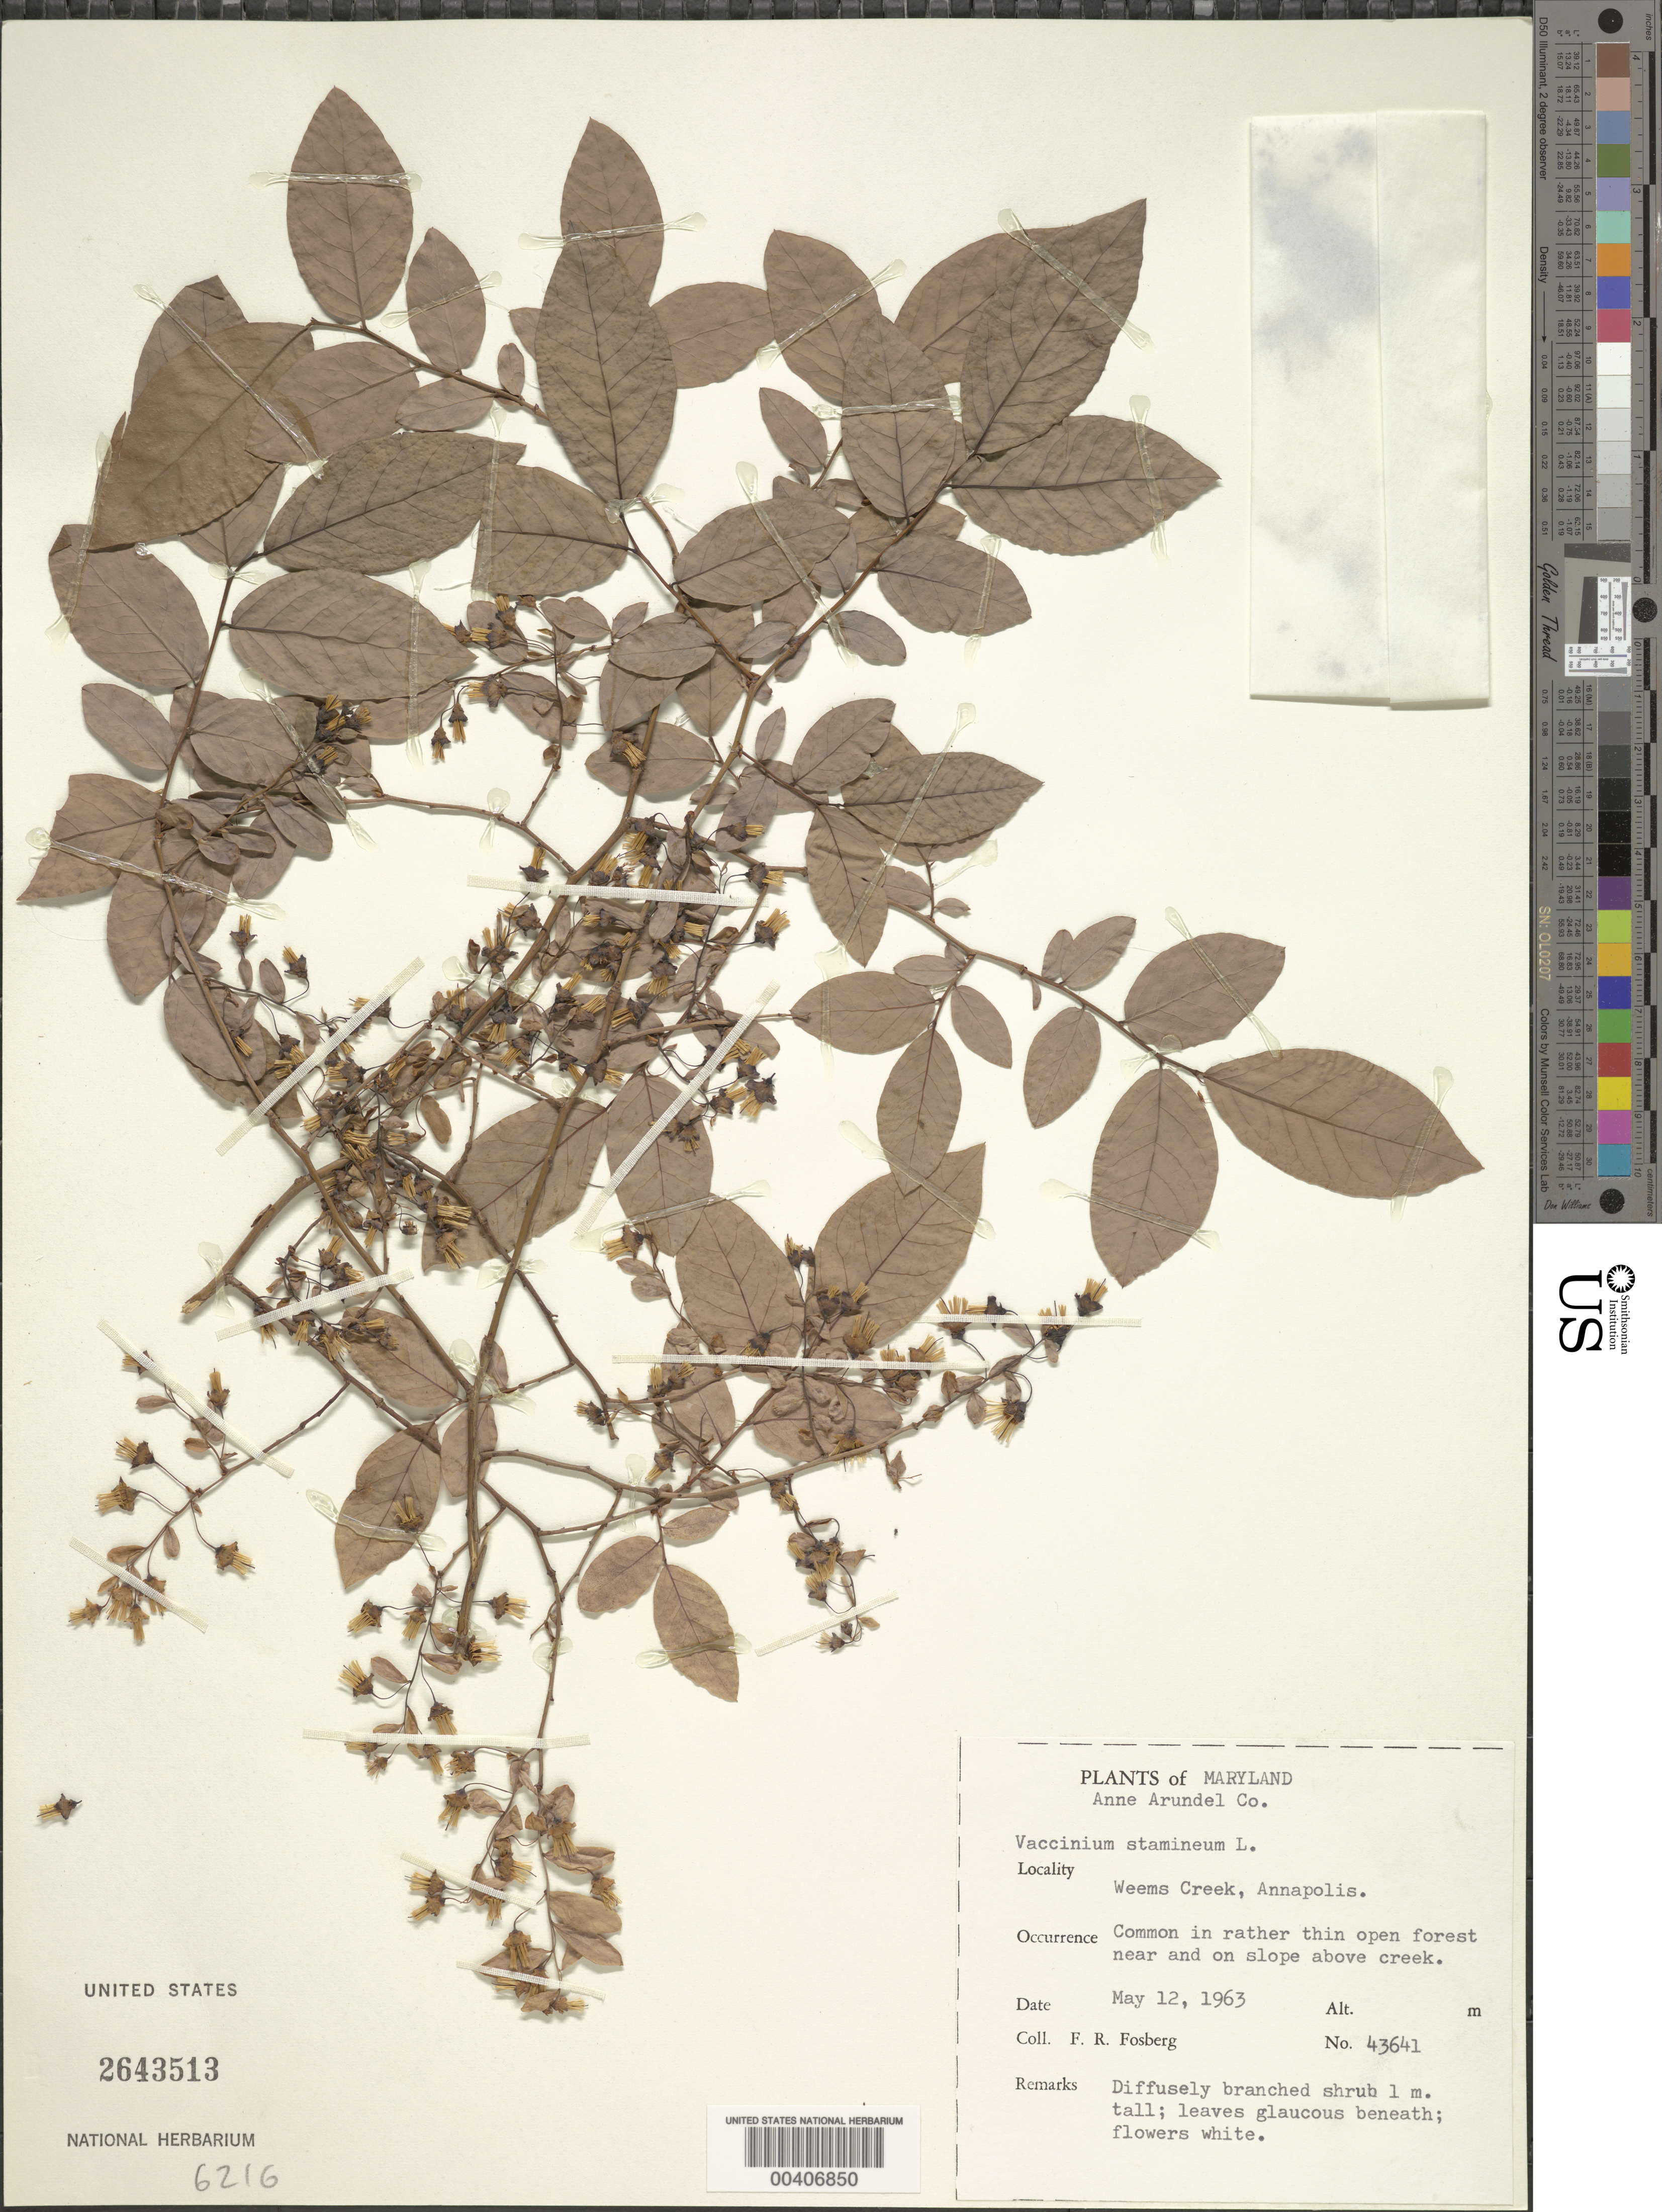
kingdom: Plantae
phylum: Tracheophyta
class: Magnoliopsida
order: Ericales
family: Ericaceae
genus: Vaccinium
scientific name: Vaccinium stamineum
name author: L.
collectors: F. R. Fosberg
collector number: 43641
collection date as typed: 12 May 1963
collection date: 1963-05-12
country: United States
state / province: Maryland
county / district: Anne Arundel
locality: Weems Creek, Annapolis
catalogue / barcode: US 2643513